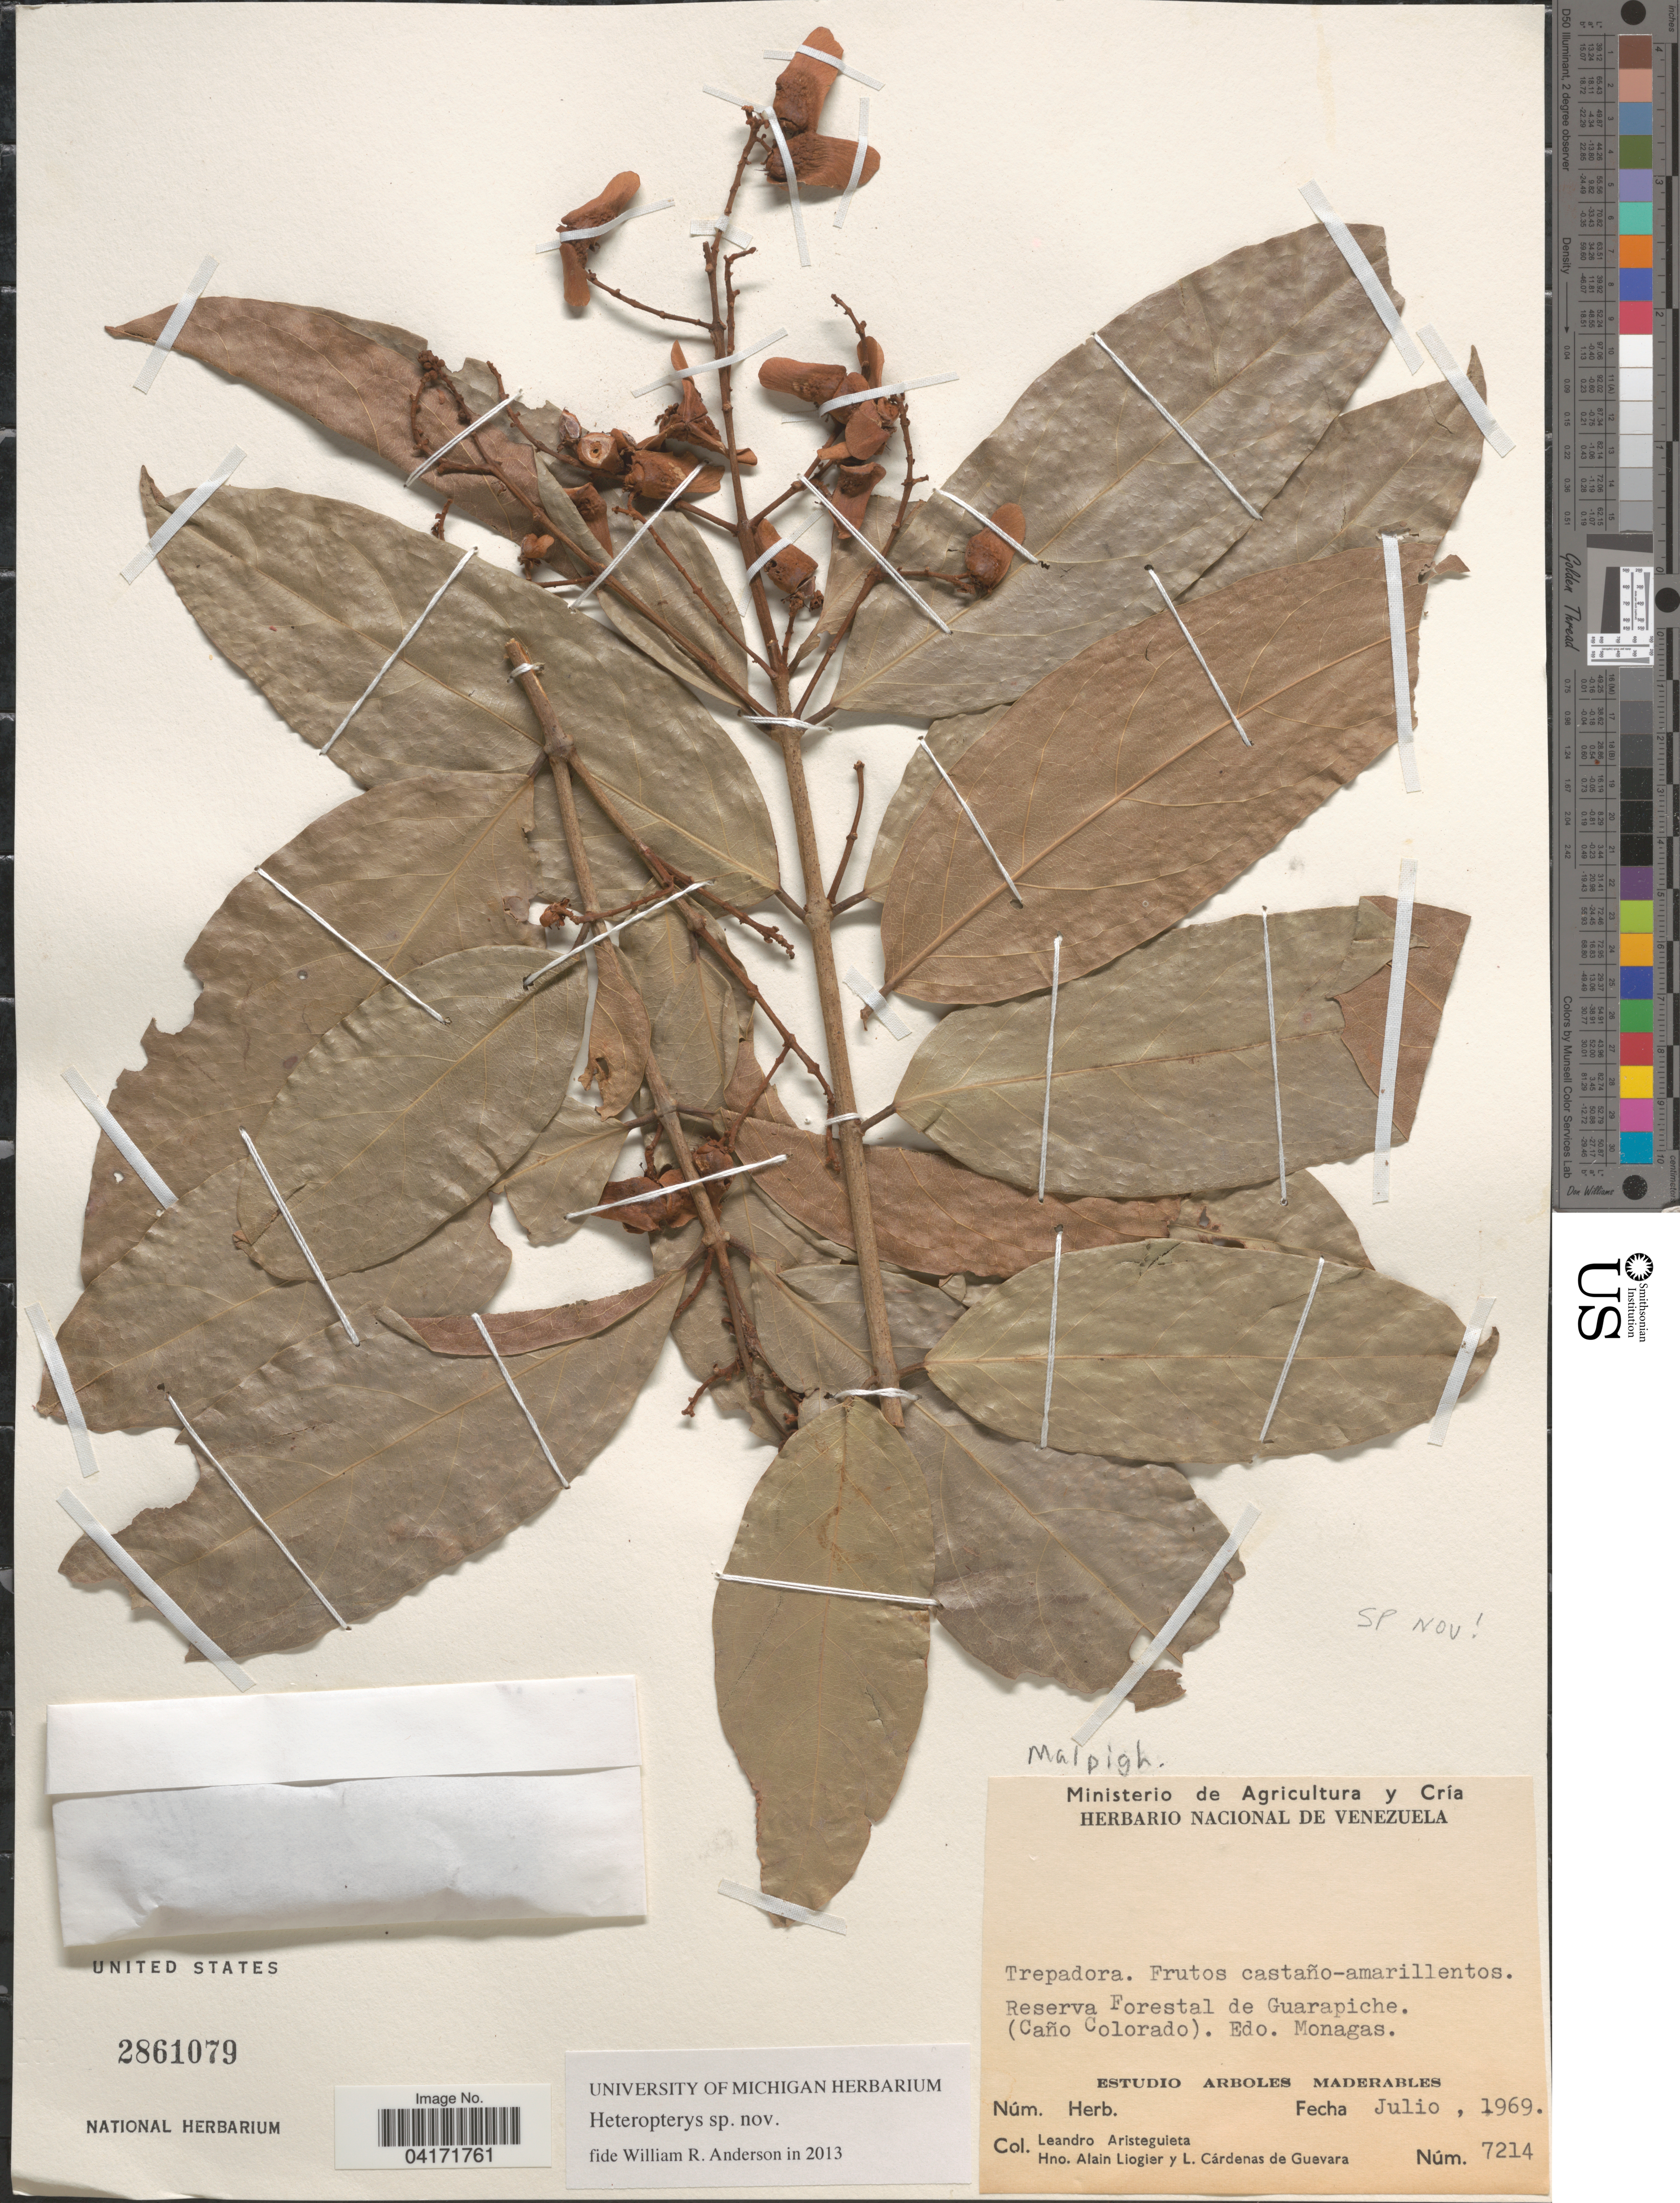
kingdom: Plantae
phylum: Tracheophyta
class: Magnoliopsida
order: Malpighiales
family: Malpighiaceae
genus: Heteropterys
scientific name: Heteropterys sp.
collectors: L. Aristeguieta, H. Liogier & L. De Guevara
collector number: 7214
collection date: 1969-07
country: Venezuela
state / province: Monagas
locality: Reserva Forestal de Guarapiche. (Caño Colorado).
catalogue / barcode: US 2861079